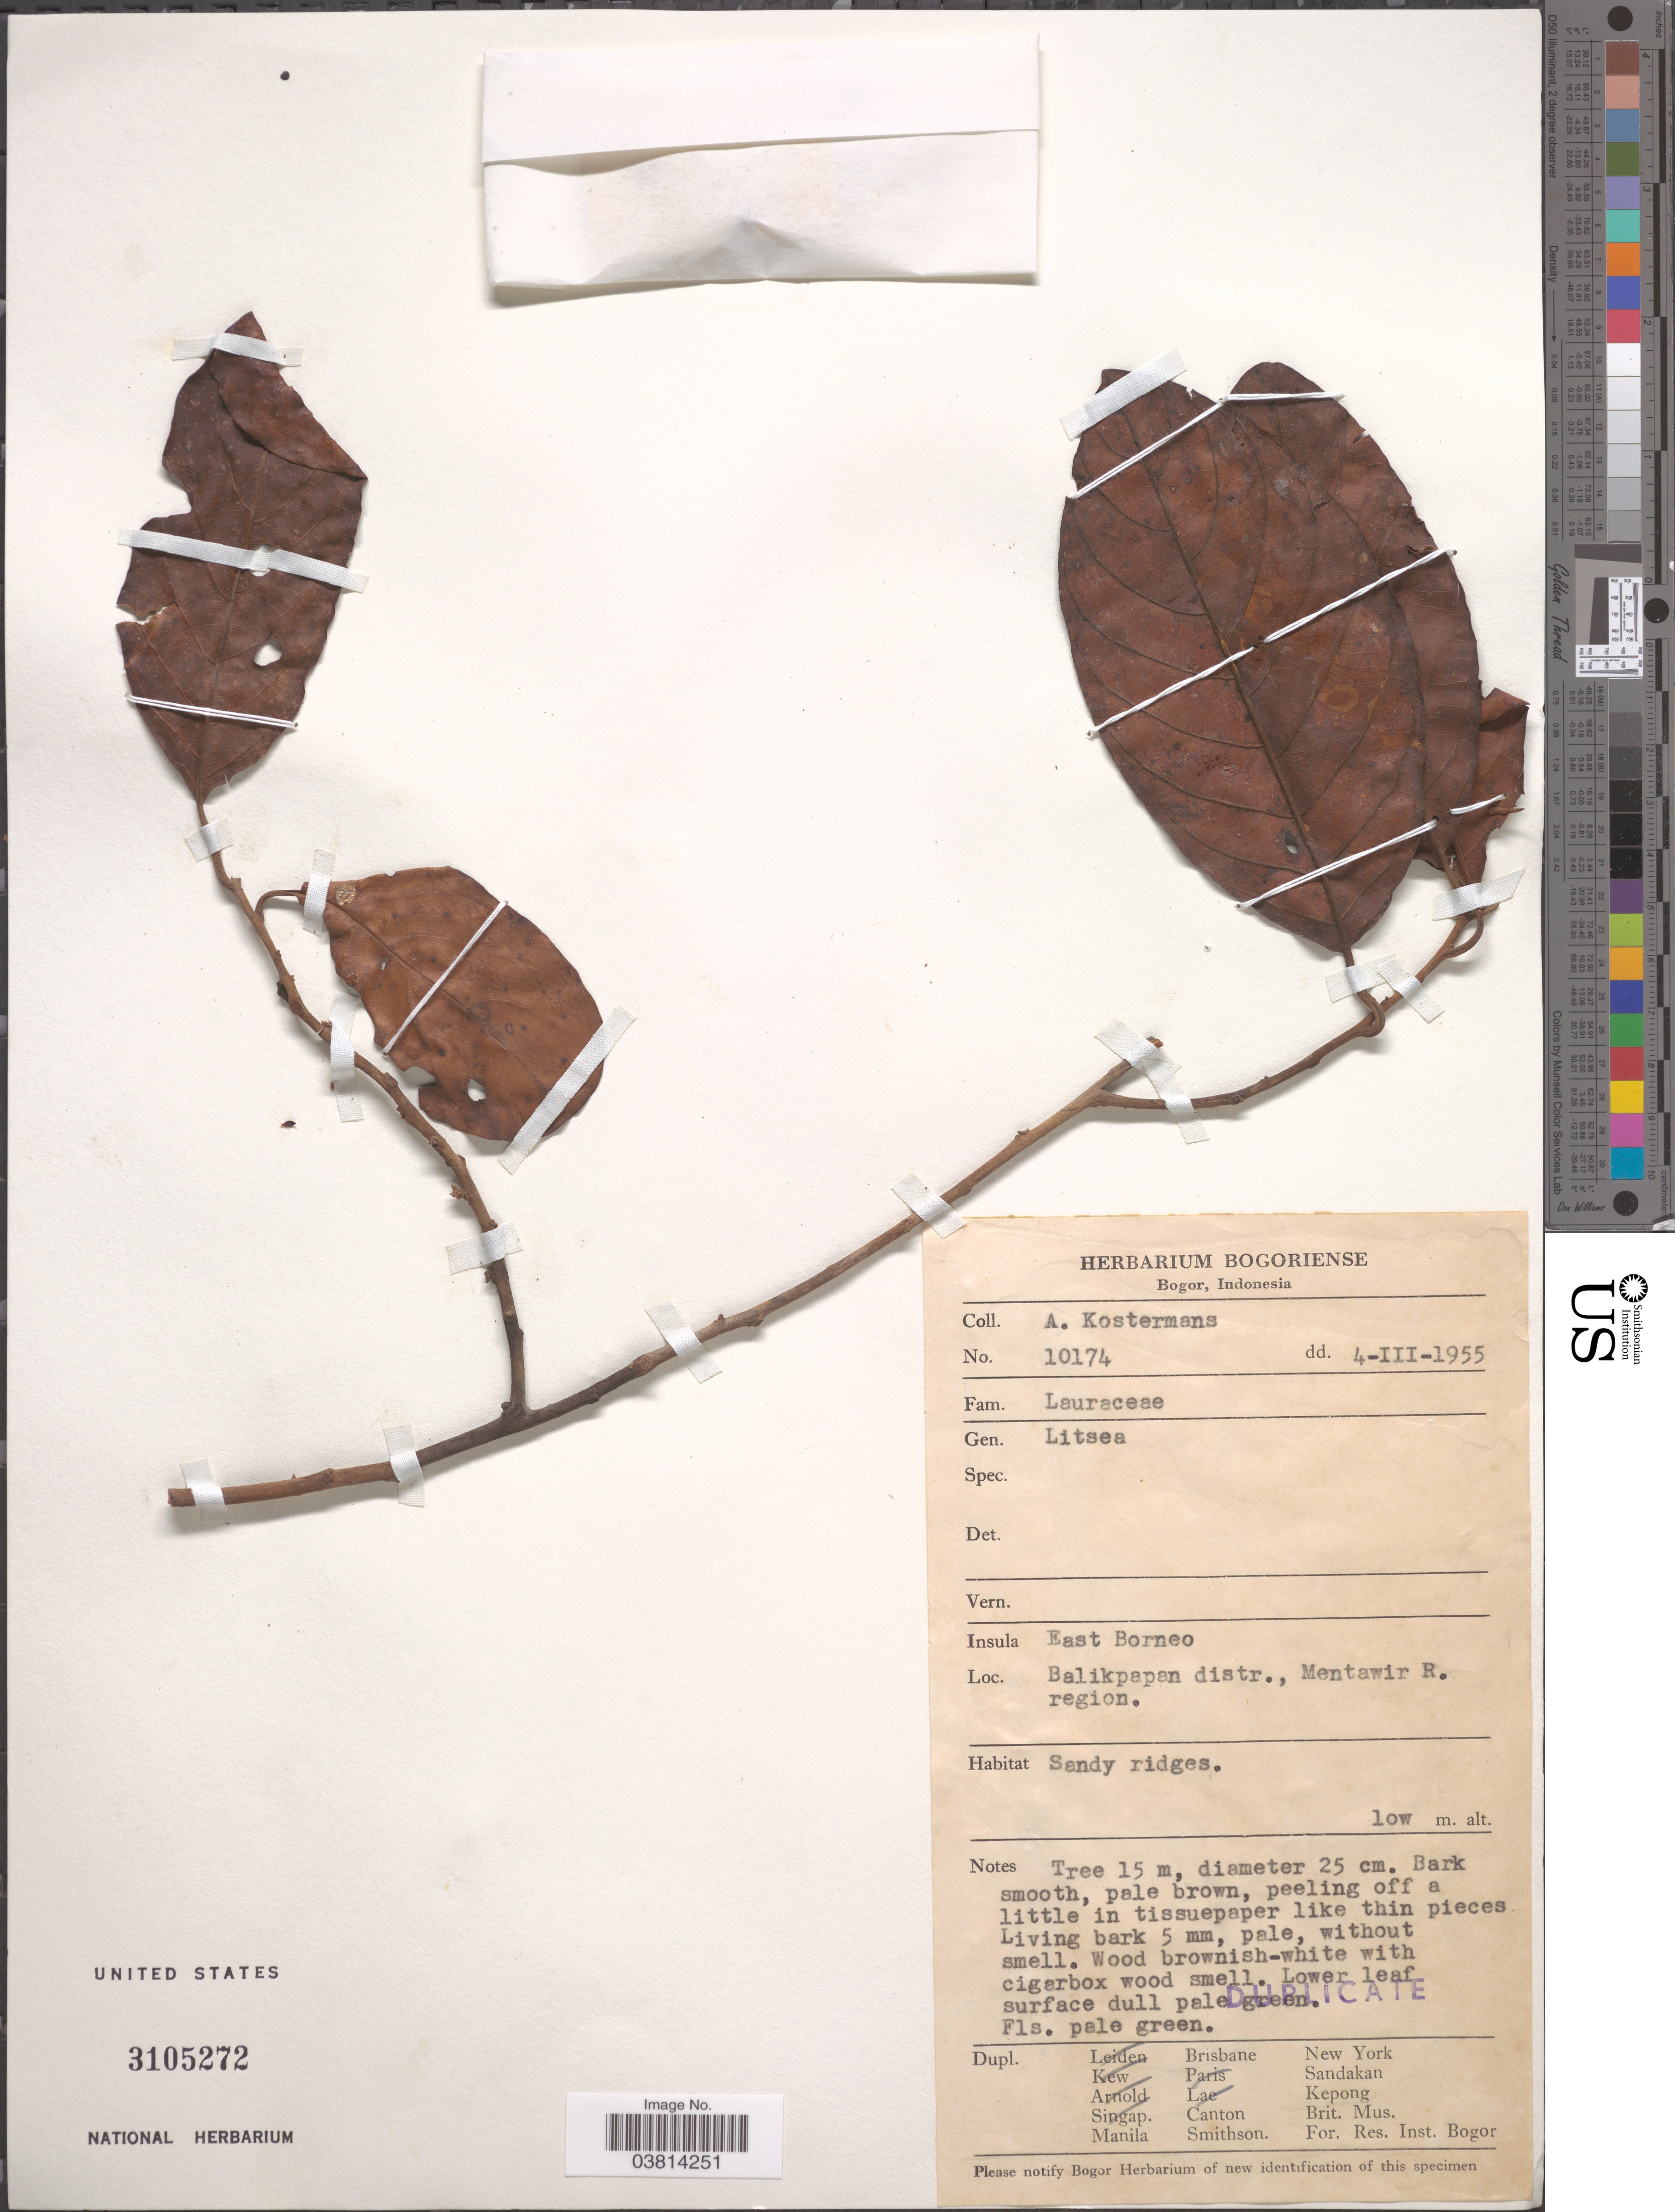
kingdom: Plantae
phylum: Tracheophyta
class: Magnoliopsida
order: Laurales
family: Lauraceae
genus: Litsea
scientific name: Litsea sp.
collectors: A. J. G. Kostermans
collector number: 10174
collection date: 1955-03-04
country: Indonesia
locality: Insula East Borneo. Balikpapan distr. Mentawir R. region.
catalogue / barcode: US 3105272